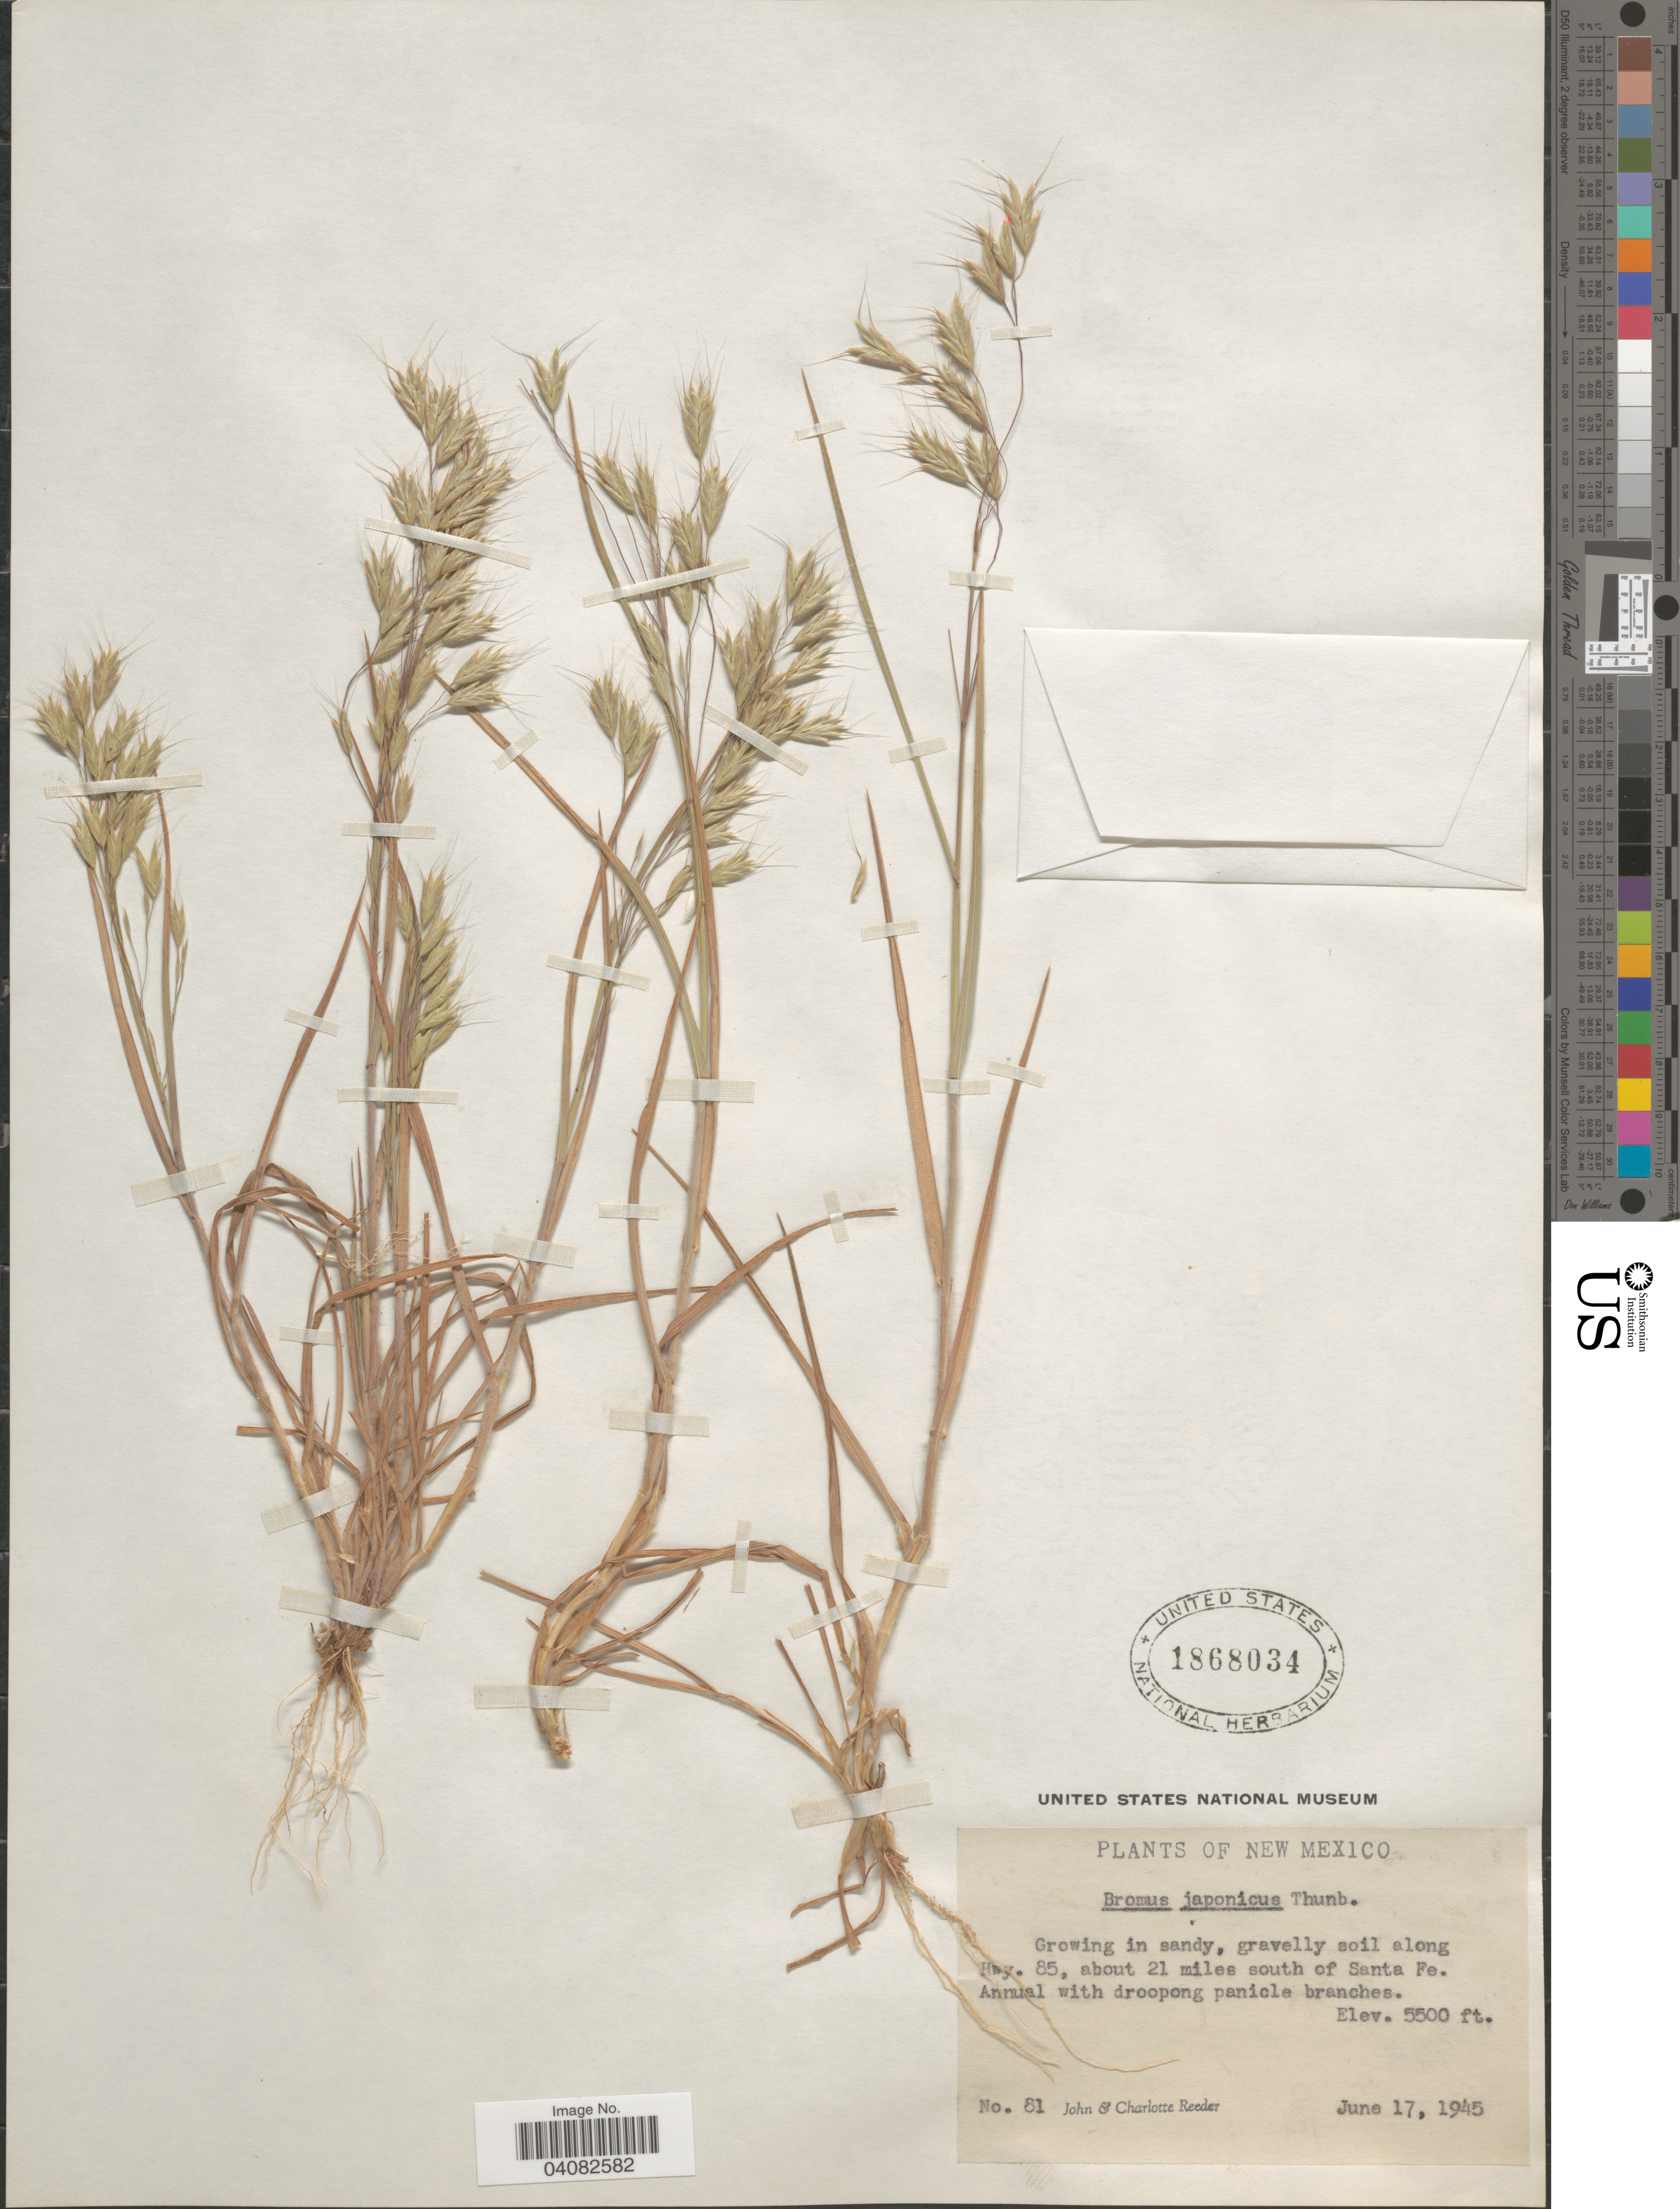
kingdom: Plantae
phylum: Tracheophyta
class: Liliopsida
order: Poales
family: Poaceae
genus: Bromus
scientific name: Bromus japonicus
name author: Houtt.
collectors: J. R. Reeder & C. G. Reeder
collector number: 81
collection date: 1945-06-17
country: United States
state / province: New Mexico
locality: Growing in sandy, gravelly soil along Hwy. 85, about 21 miles south of Santa Fe.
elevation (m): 1676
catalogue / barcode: US 1868034